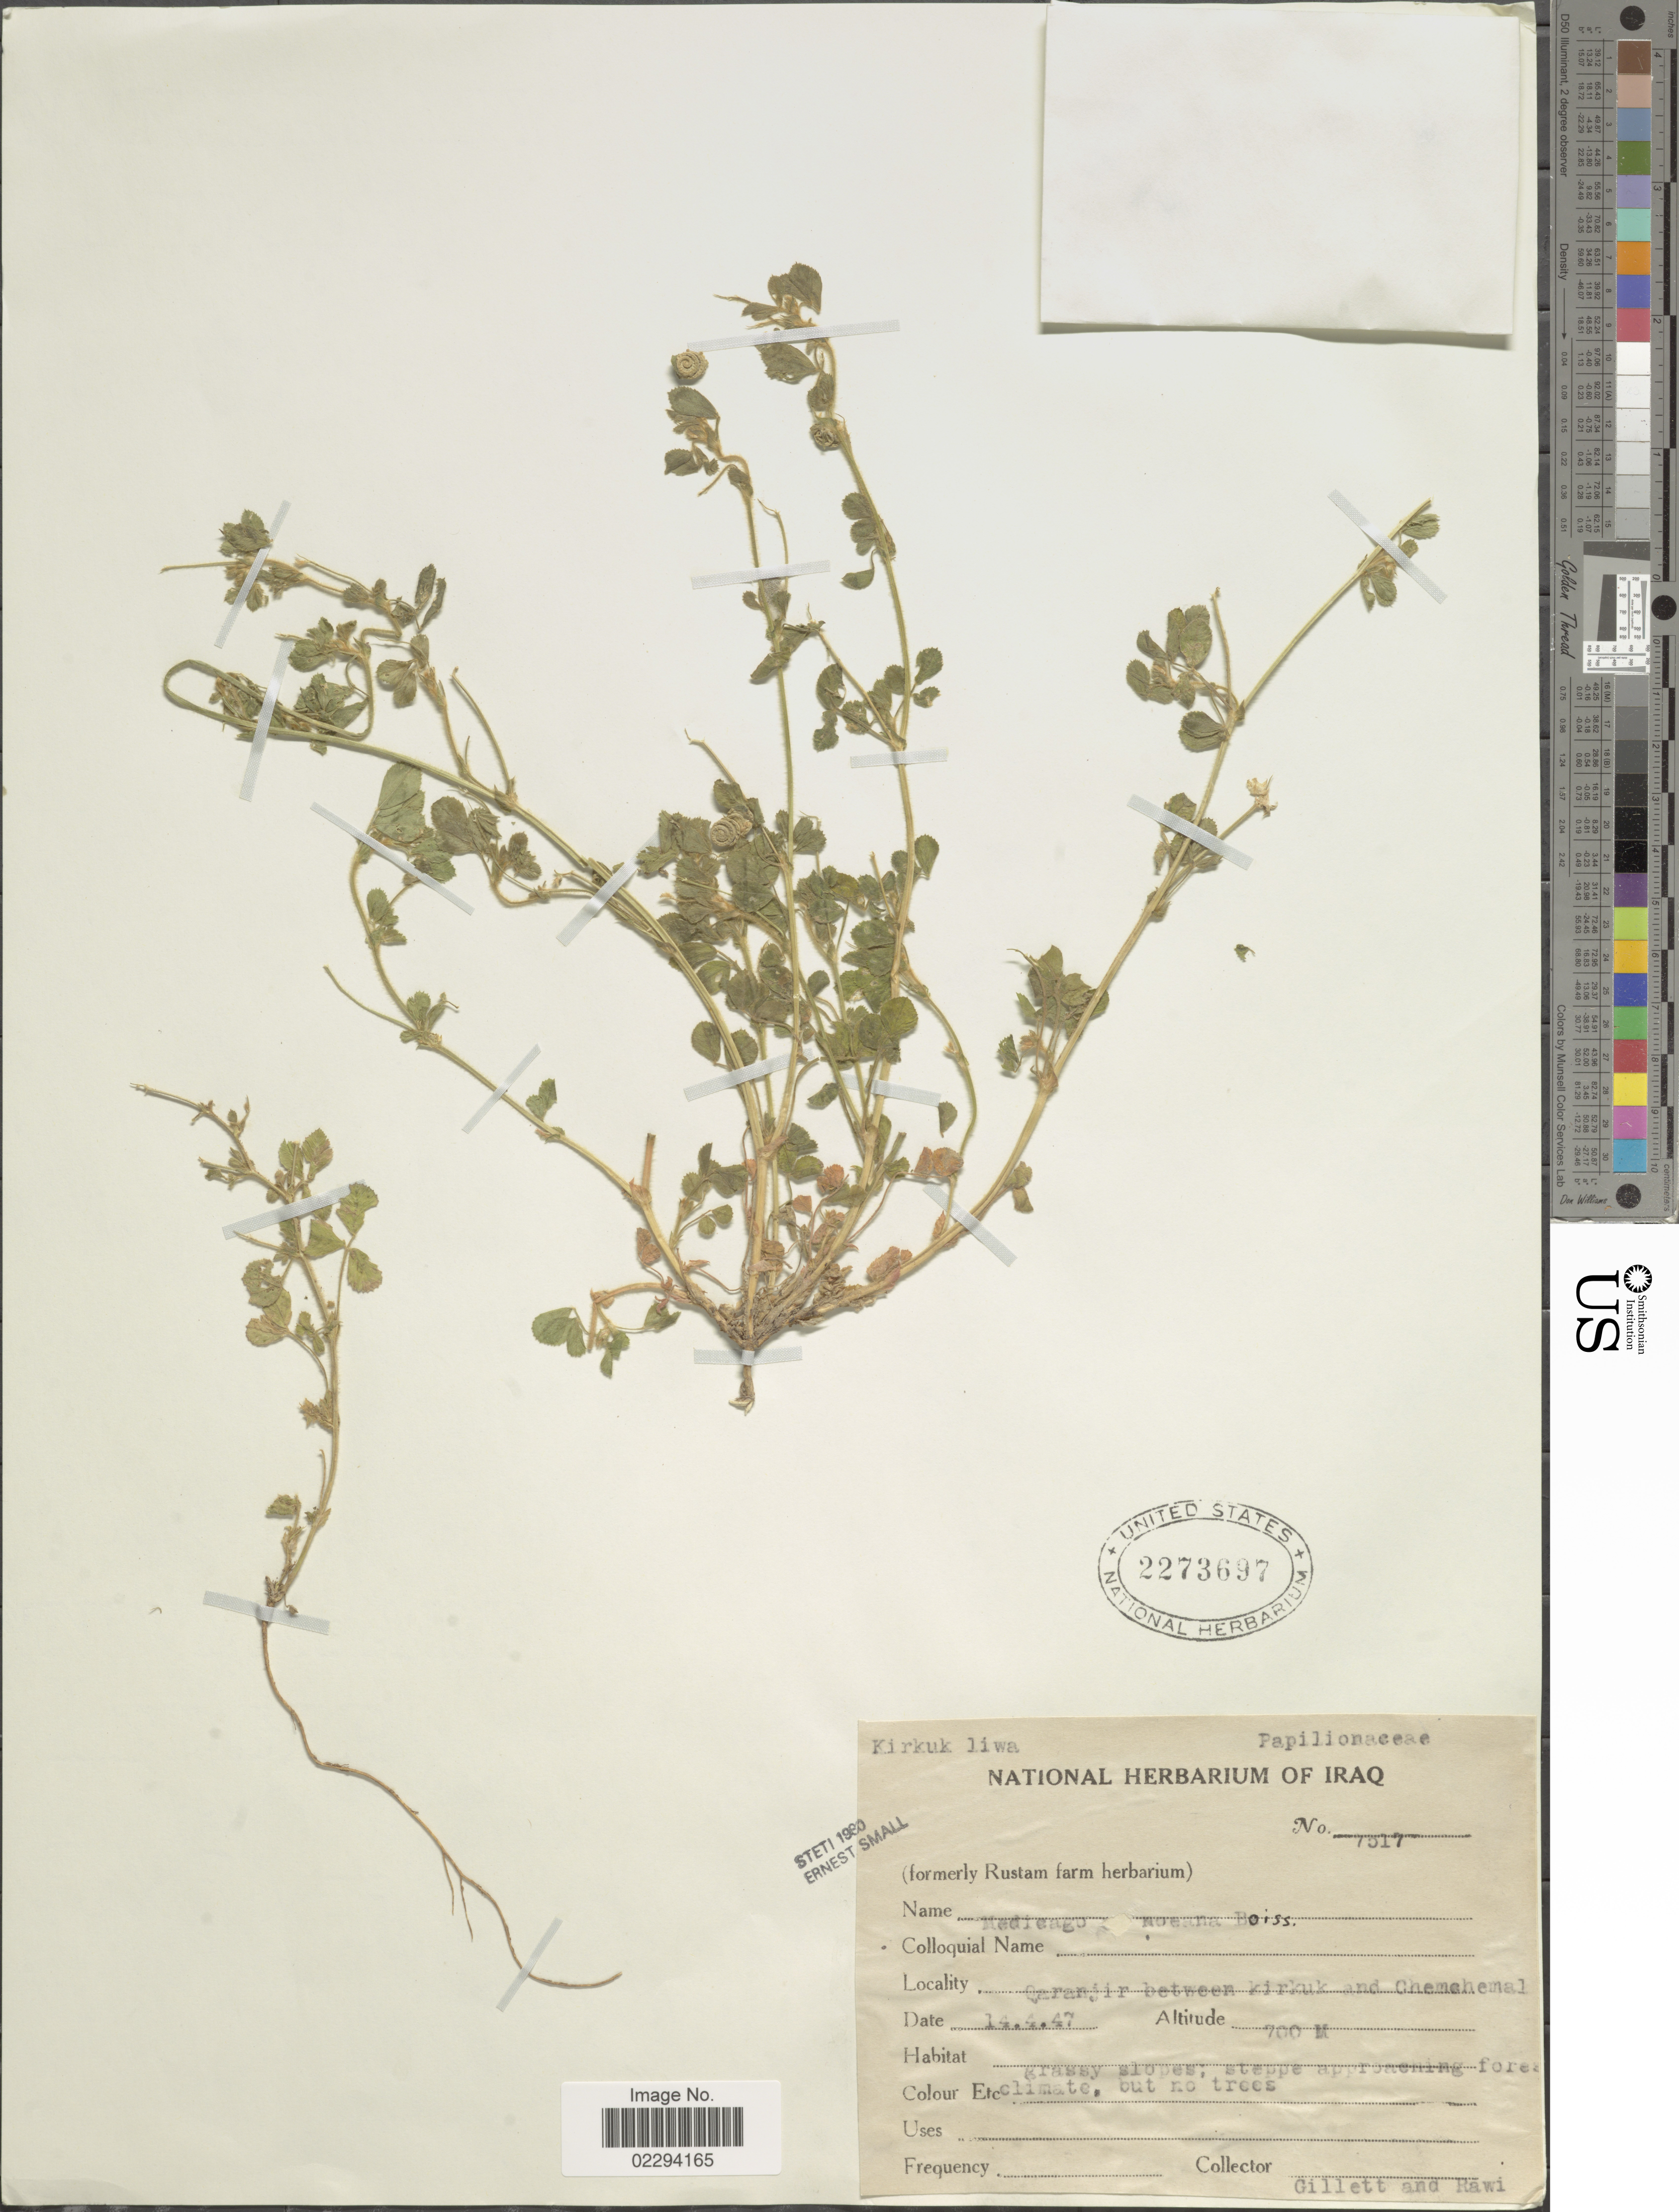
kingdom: Plantae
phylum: Tracheophyta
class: Magnoliopsida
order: Fabales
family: Fabaceae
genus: Medicago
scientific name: Medicago noeana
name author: Boiss.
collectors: Gillett, -- & -. Rawi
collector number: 7517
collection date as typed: Transcribed d/m/y: 14/4/47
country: Iraq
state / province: Kirkūk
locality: Qaranjir between Kirkuk and Chemehemal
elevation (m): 700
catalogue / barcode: US 2273697